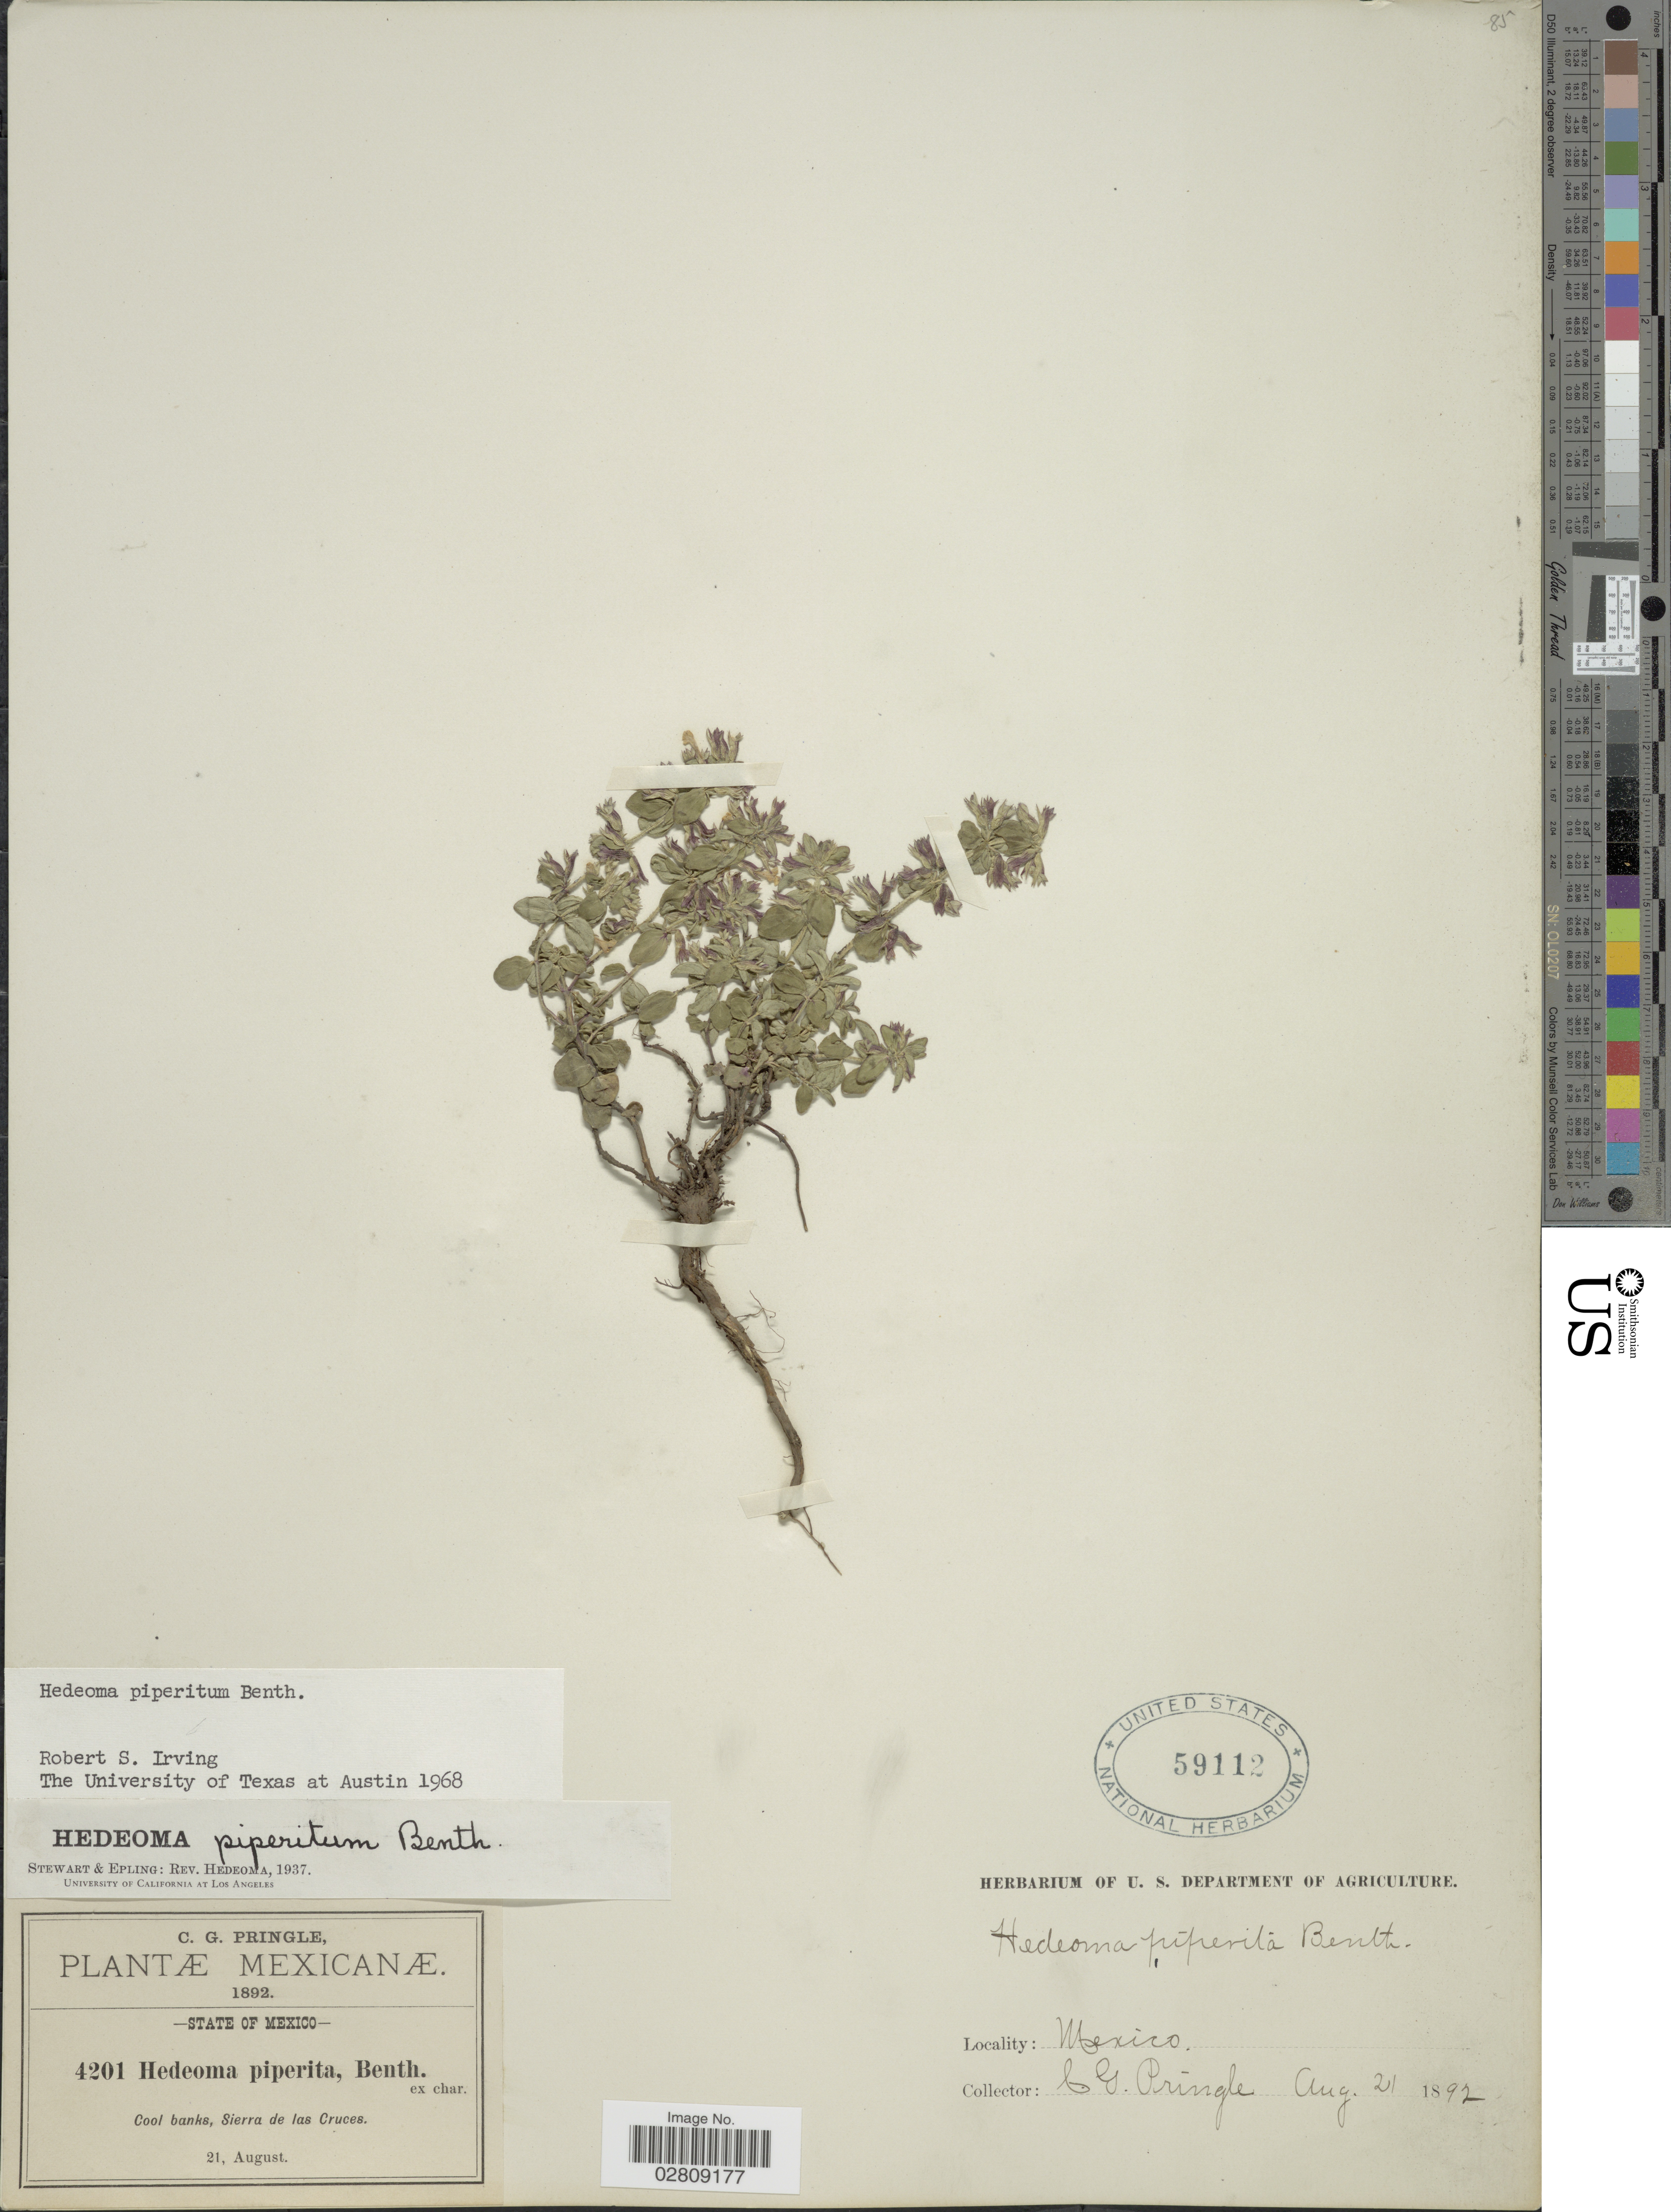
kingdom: Plantae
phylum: Tracheophyta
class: Magnoliopsida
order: Lamiales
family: Lamiaceae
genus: Hedeoma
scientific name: Hedeoma piperita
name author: Benth.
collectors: C. G. Pringle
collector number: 4201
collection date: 1892-08-21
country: Mexico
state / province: México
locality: Cool banks, Sierra de las Cruces.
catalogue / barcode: US 59112